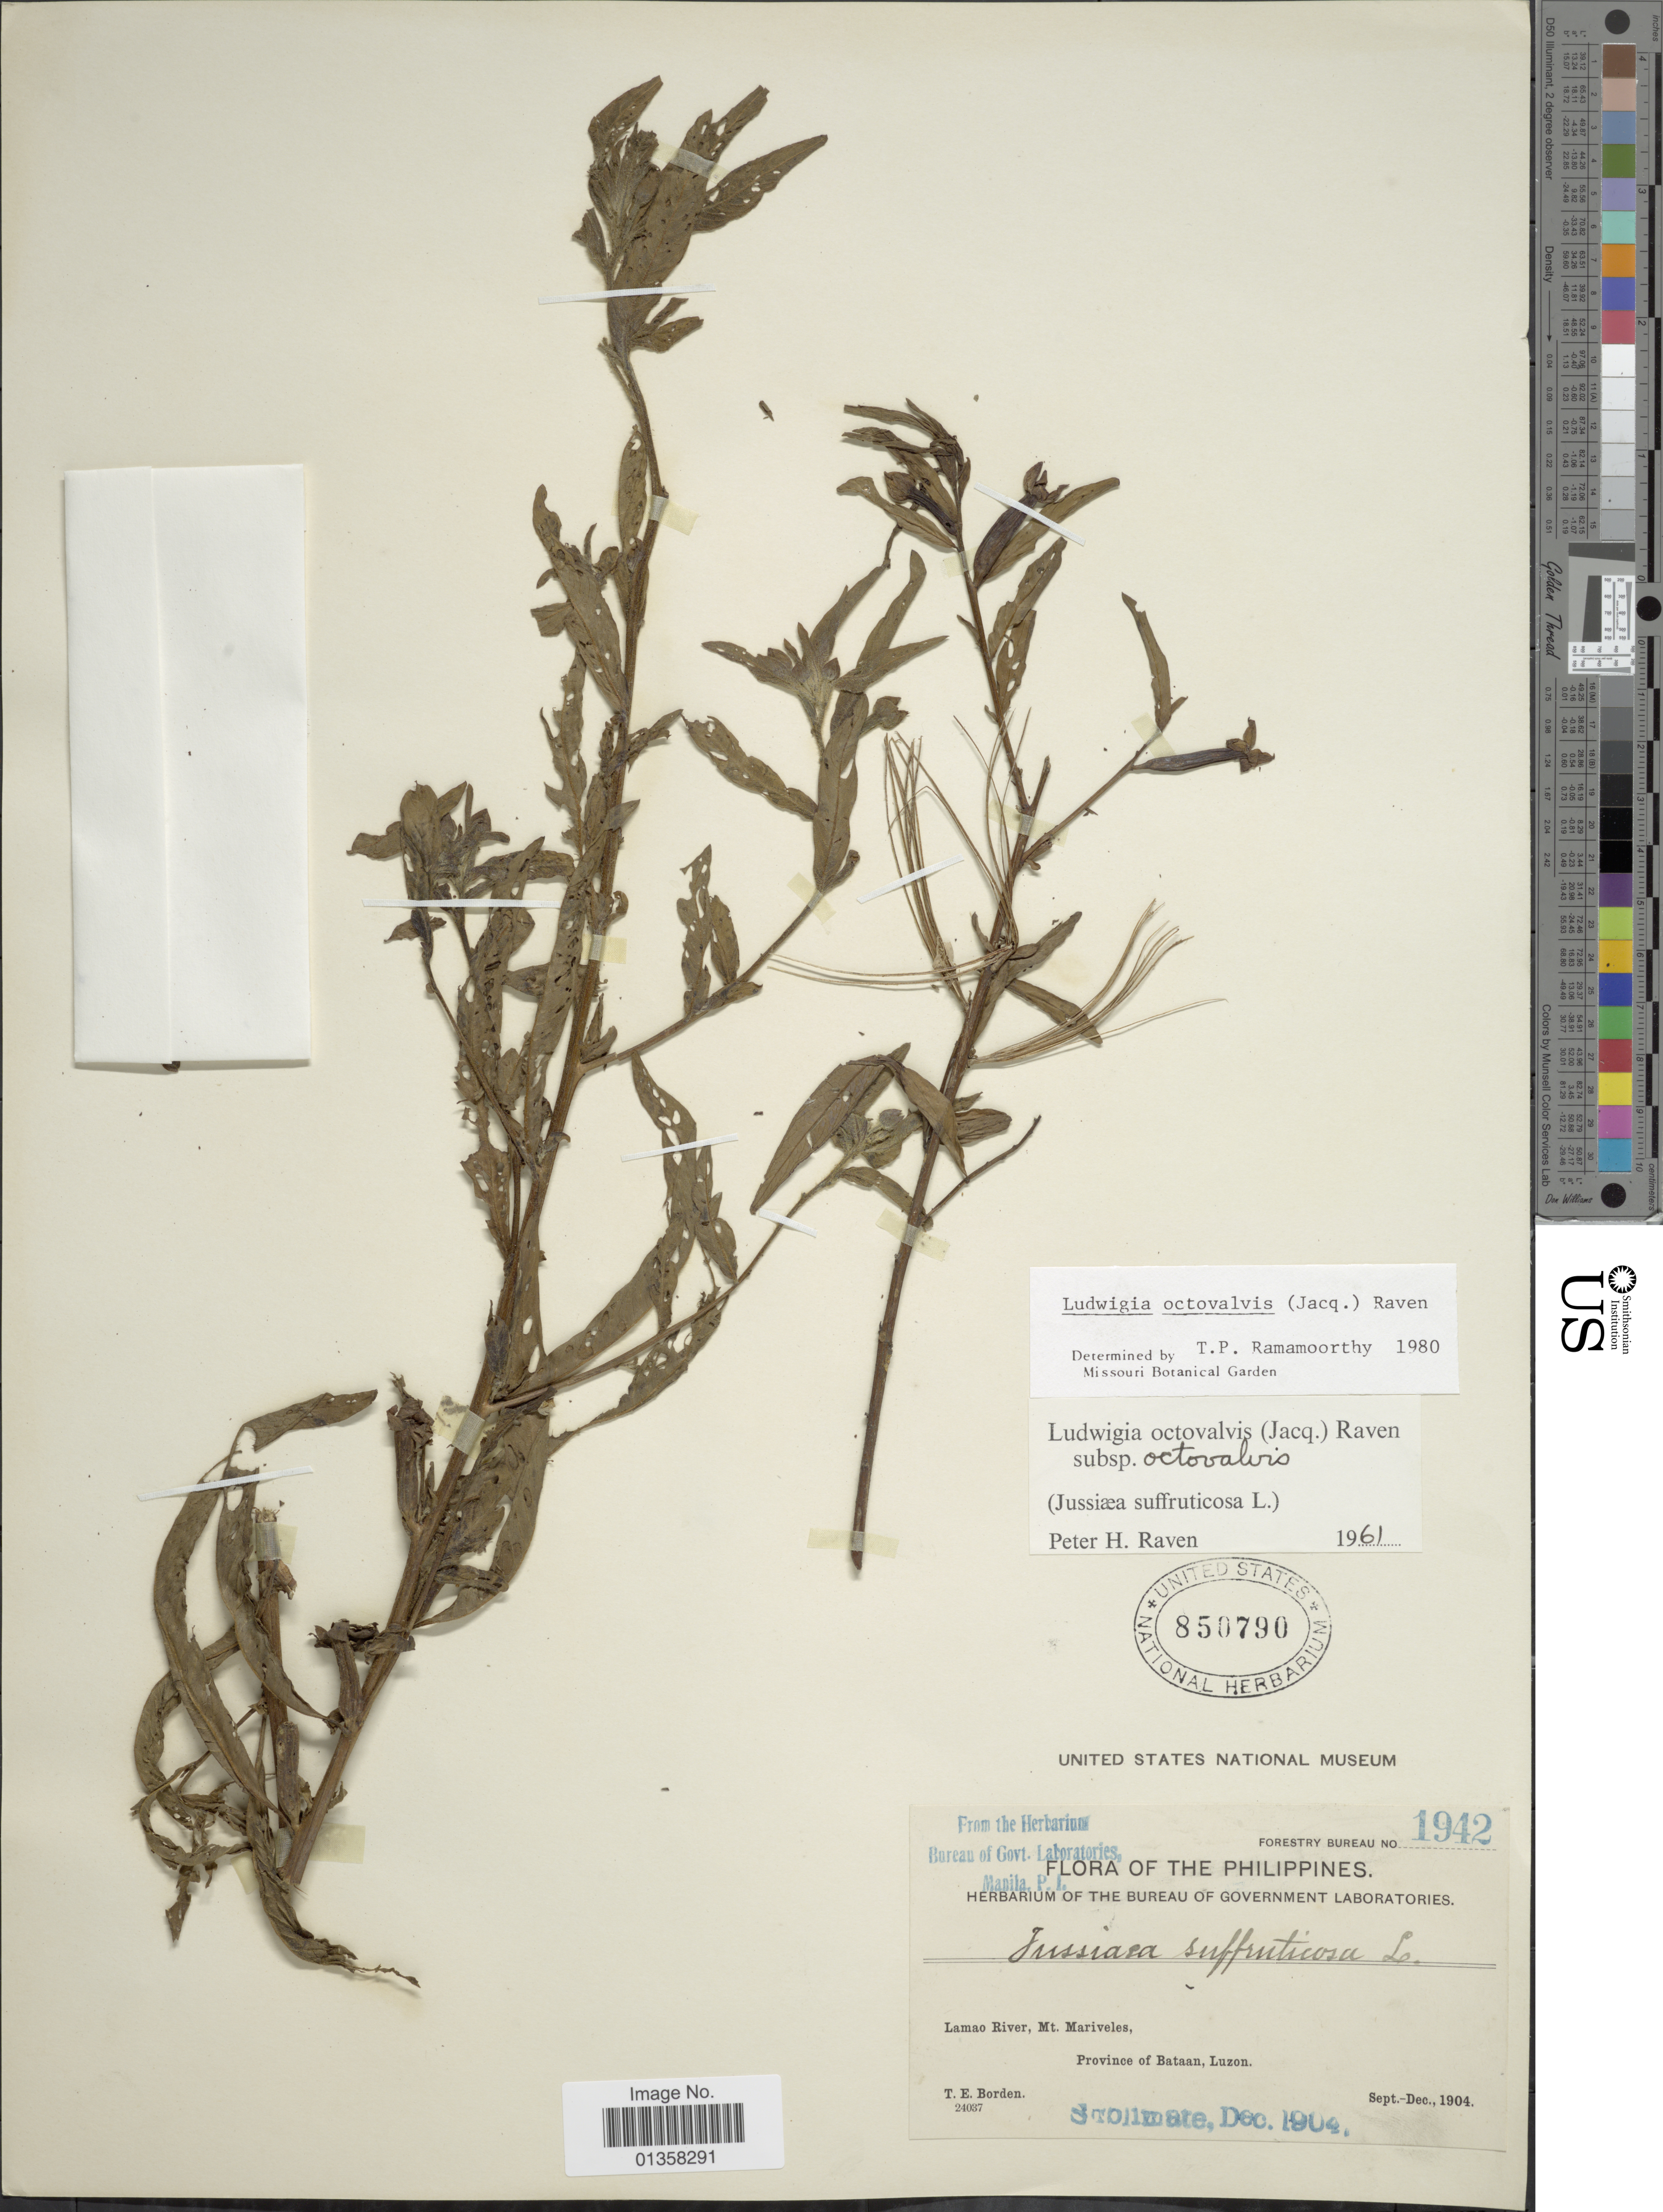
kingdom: Plantae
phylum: Tracheophyta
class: Magnoliopsida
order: Myrtales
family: Onagraceae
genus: Ludwigia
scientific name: Ludwigia octovalvis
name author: (Jacq.) P.H. Raven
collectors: T. E. Borden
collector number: Forestry Bureau 1942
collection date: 1904-09/1904-12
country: Philippines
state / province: Central Luzon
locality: Lamao River, Mt. Mariveles, Province of Bataan, Luzon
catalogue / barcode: US 850790